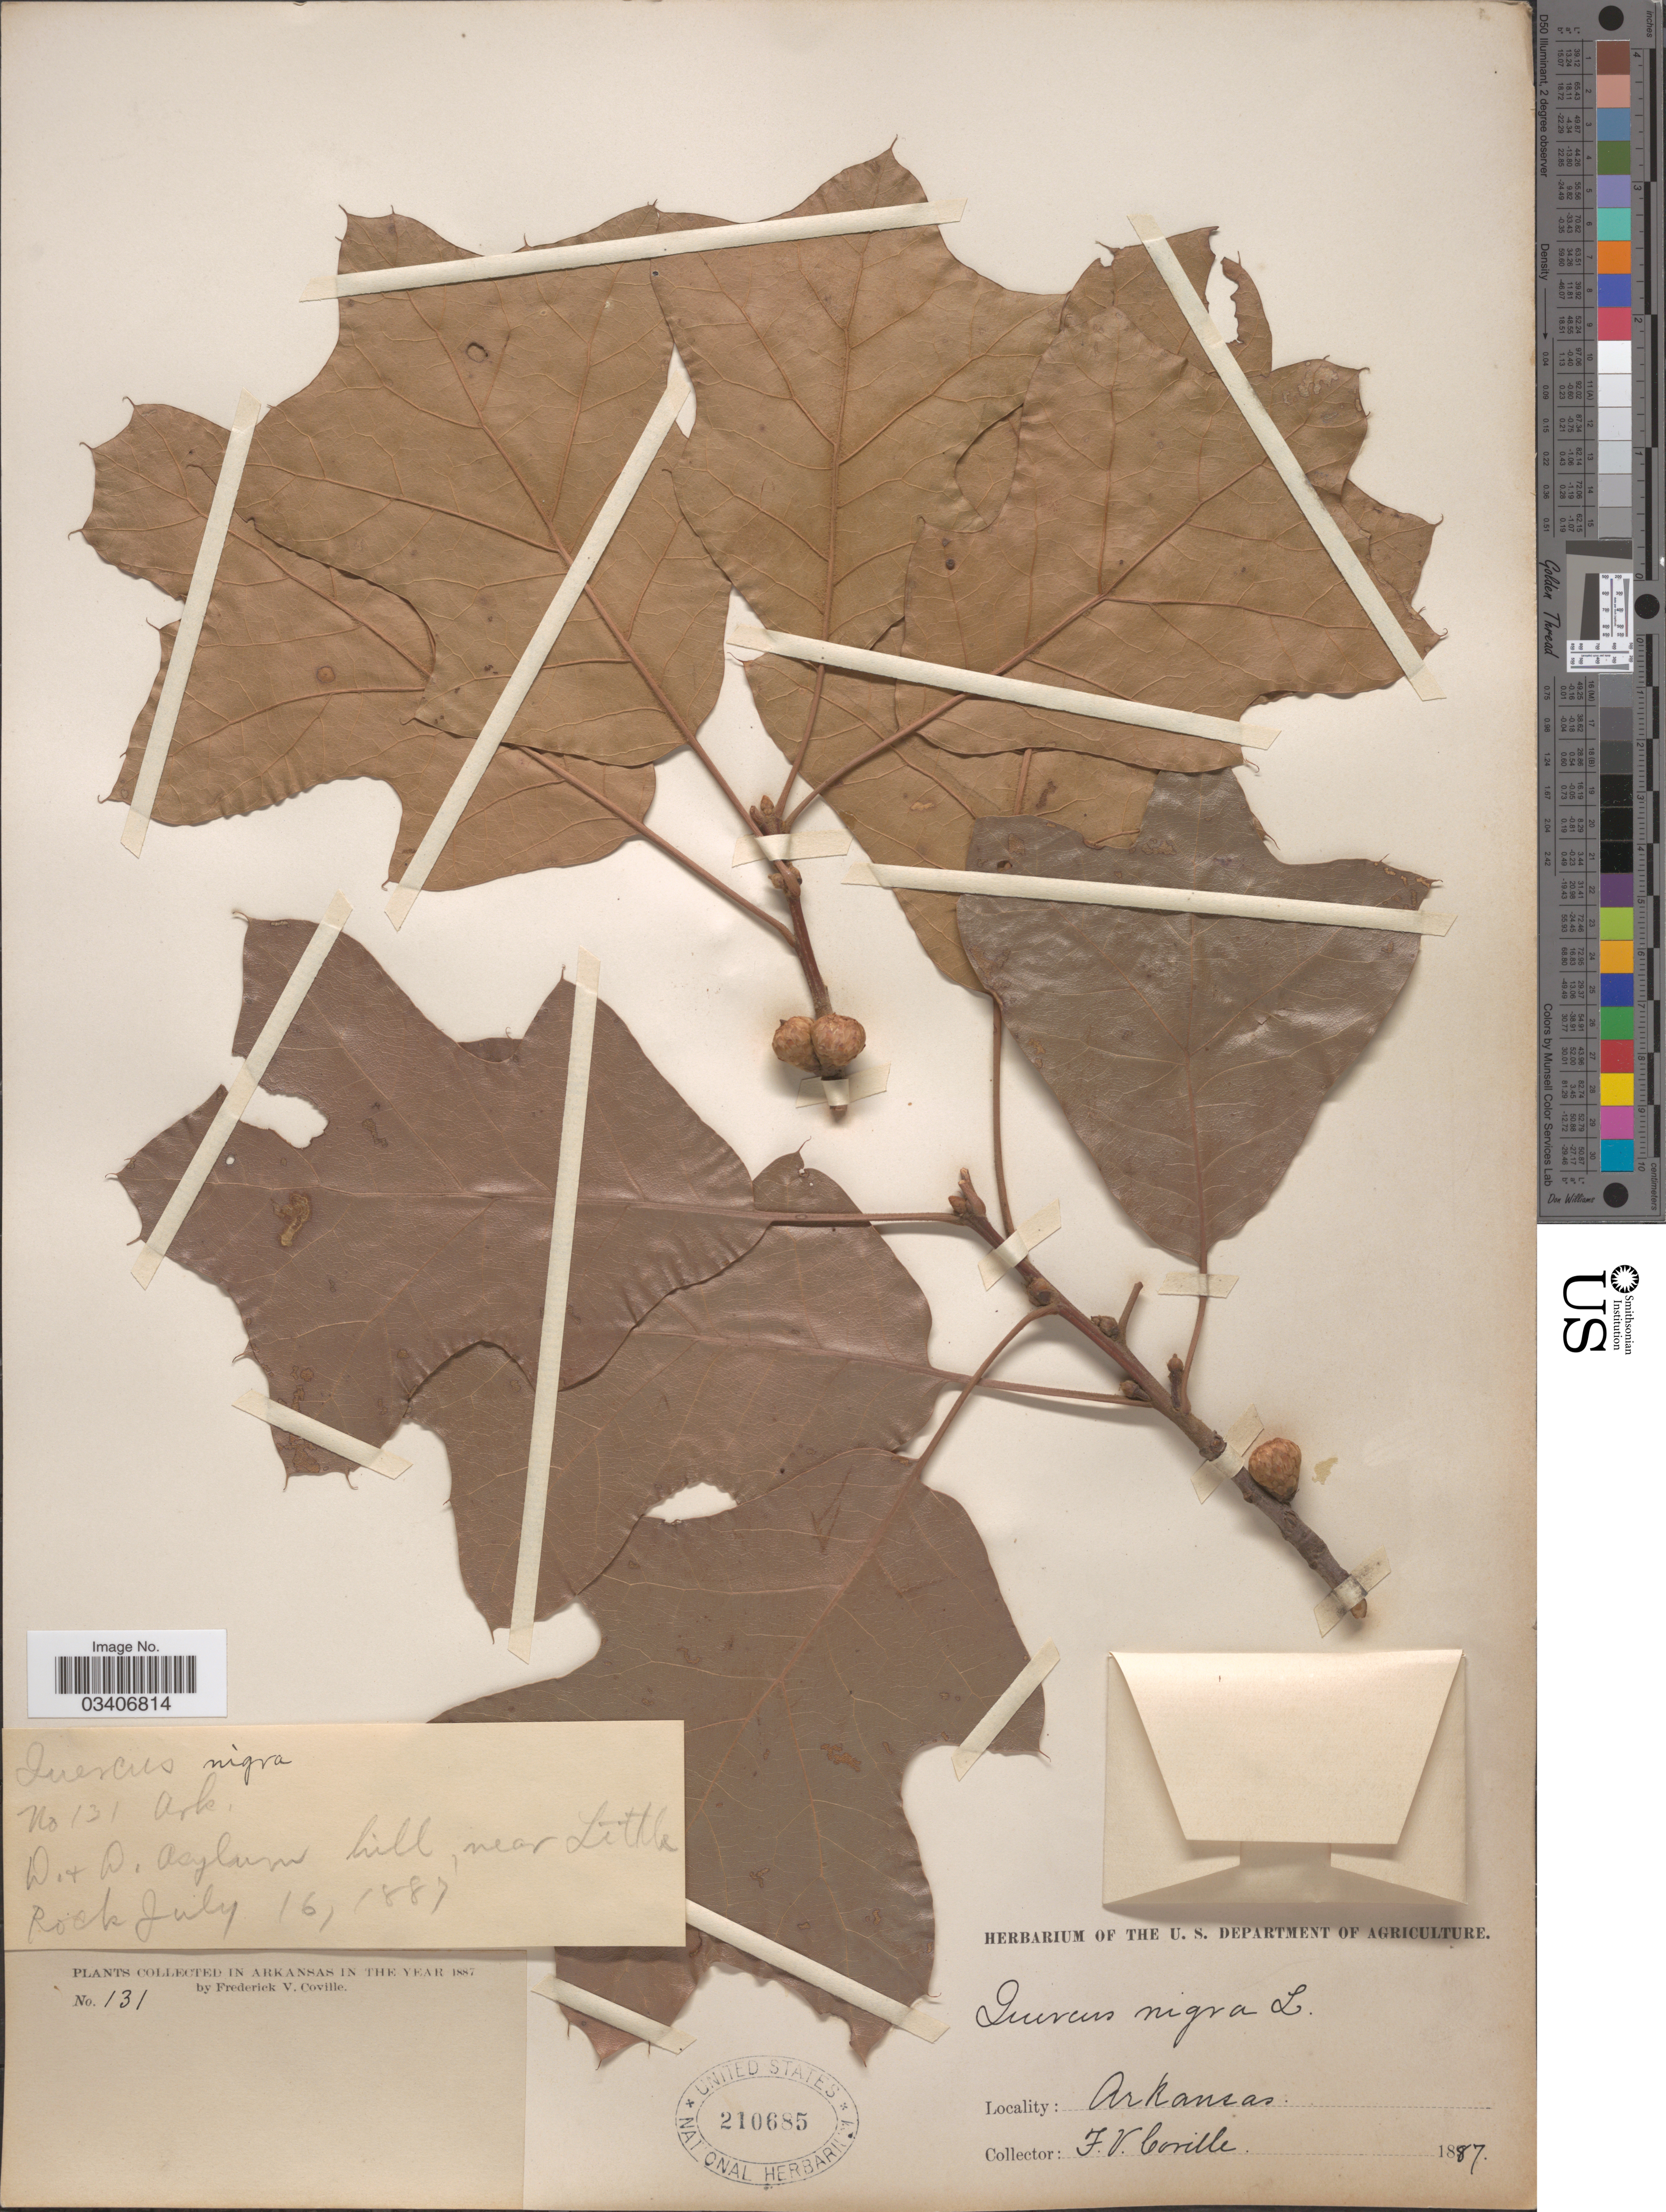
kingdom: Plantae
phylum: Tracheophyta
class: Magnoliopsida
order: Fagales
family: Fagaceae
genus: Quercus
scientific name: Quercus marilandica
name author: (L.) Münchh.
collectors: F. V. Coville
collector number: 131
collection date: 1887-07-16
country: United States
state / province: Arkansas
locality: D. + D. Asylum hill, near Little Rock.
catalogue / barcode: US 210685